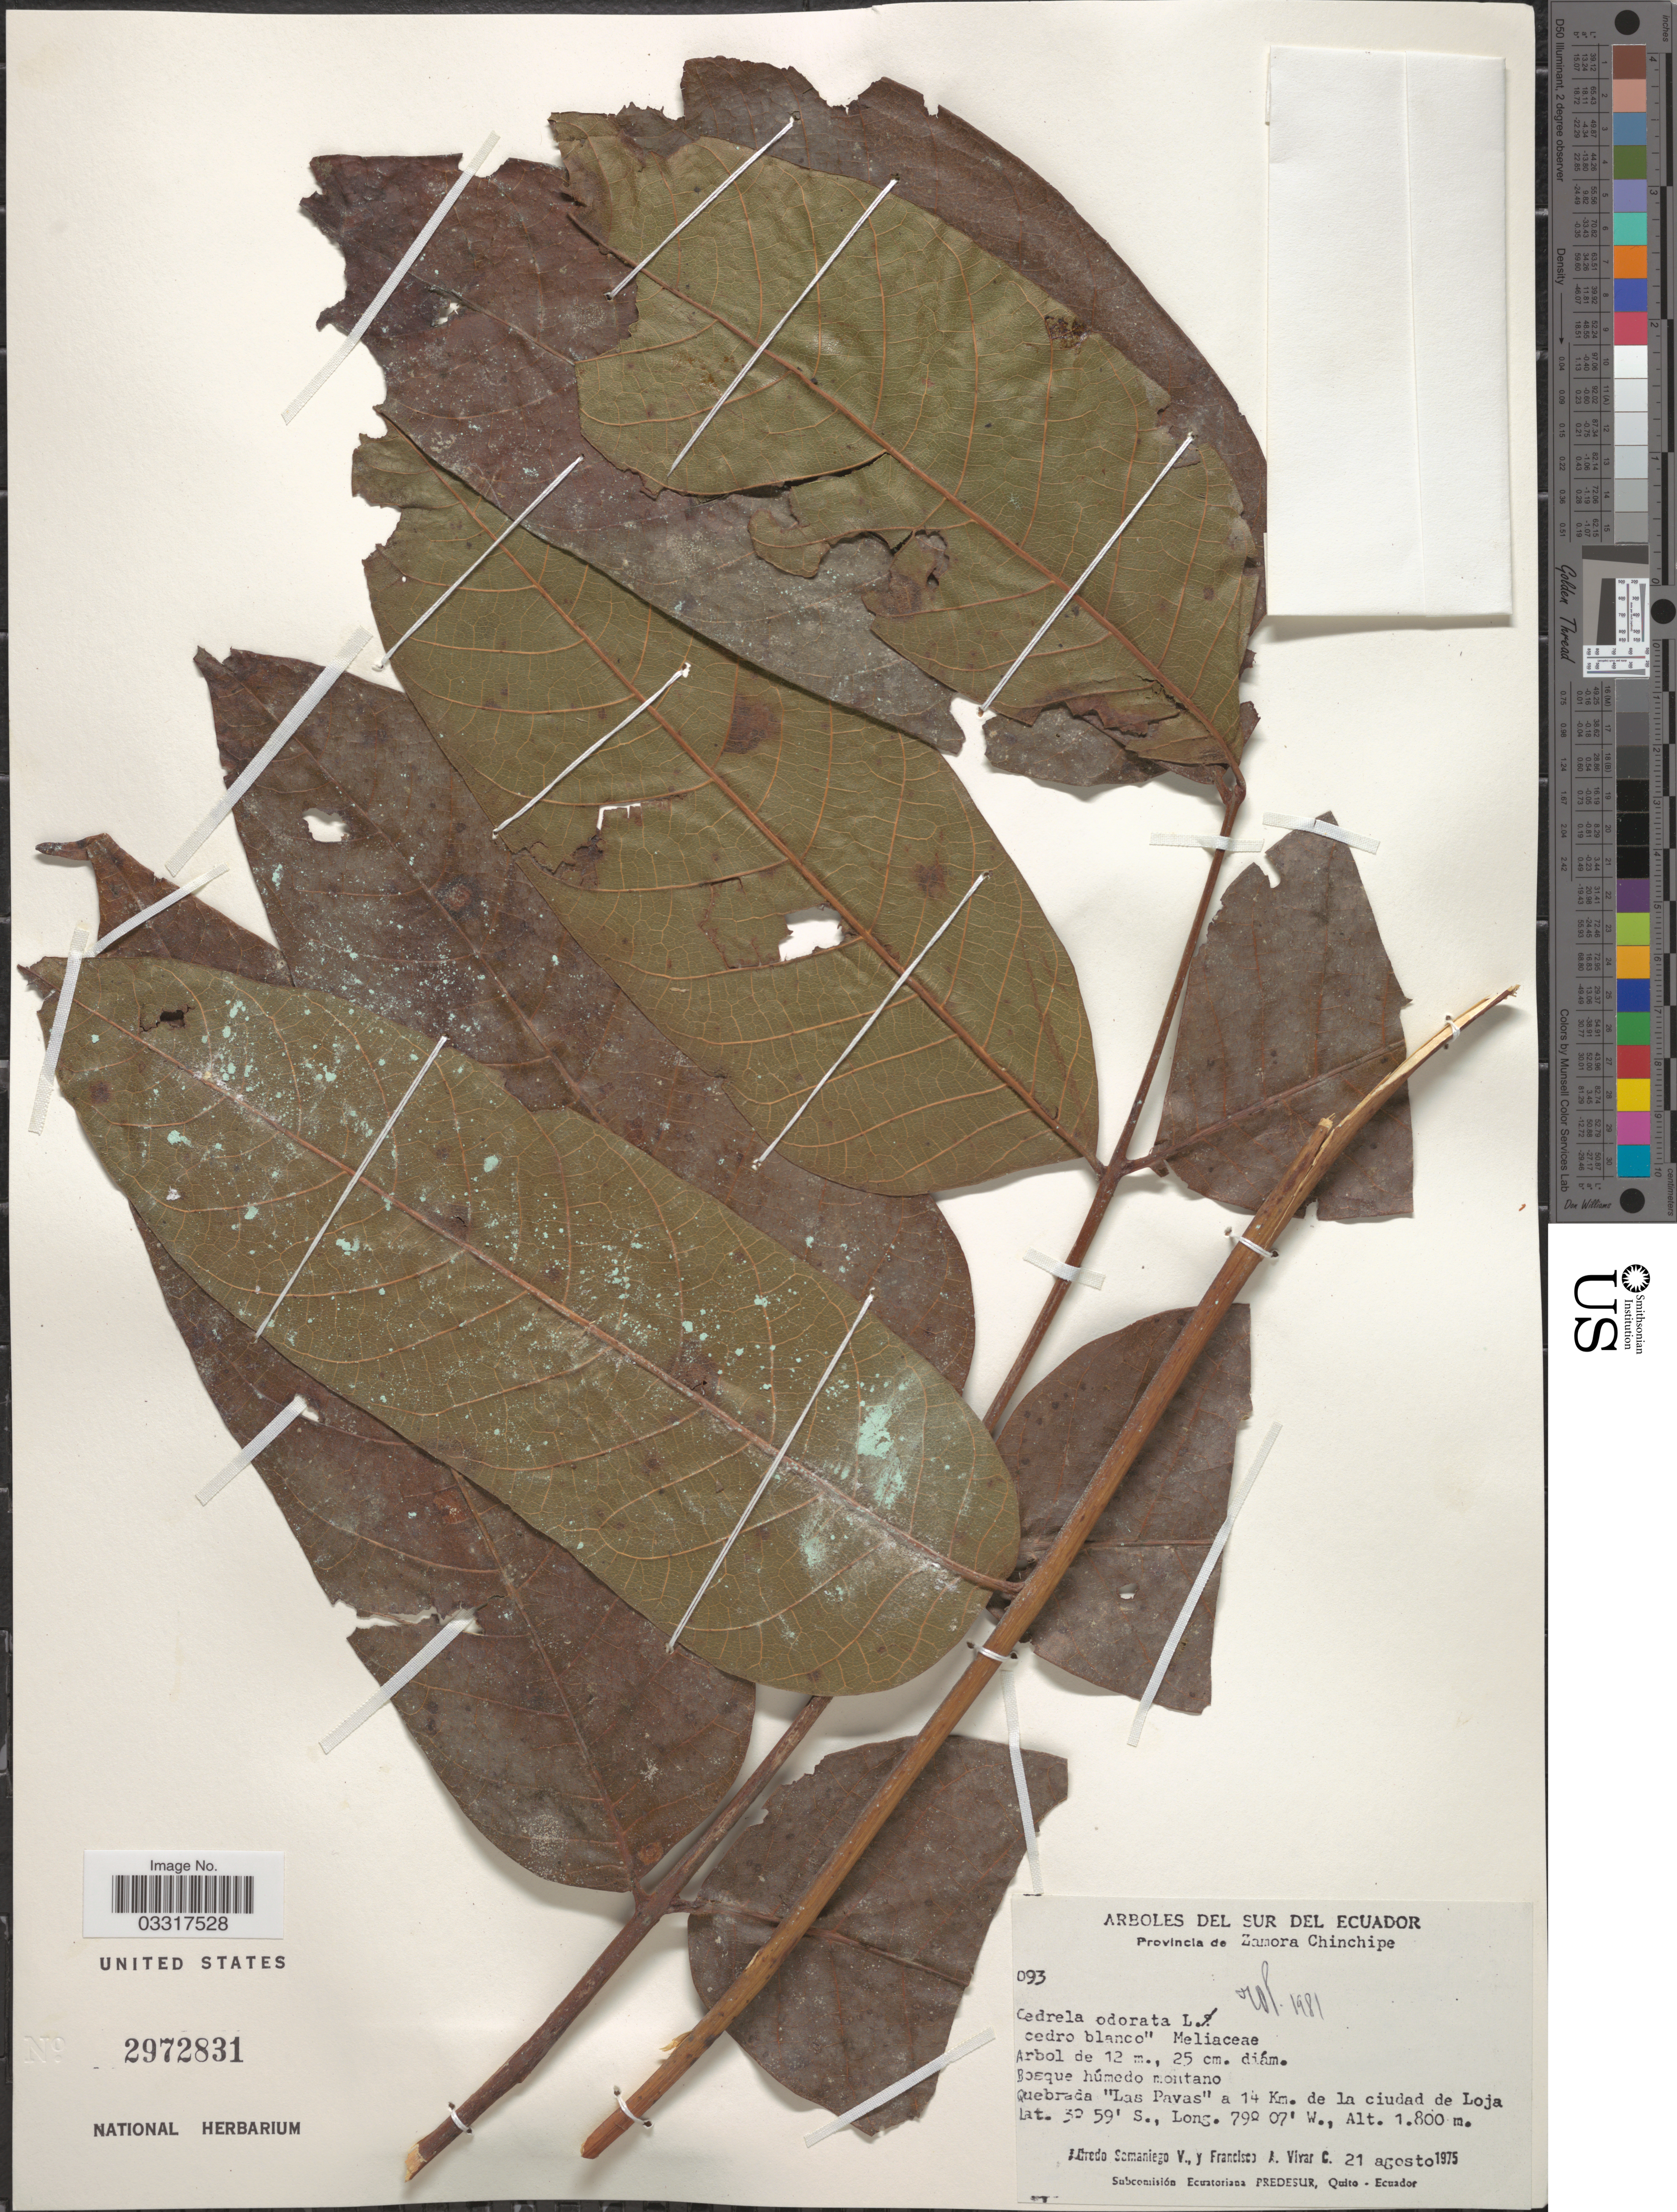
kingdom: Plantae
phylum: Tracheophyta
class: Magnoliopsida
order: Sapindales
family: Meliaceae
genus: Cedrela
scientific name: Cedrela odorata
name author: L.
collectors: A. V. Samaniego & F. A. Vivar C.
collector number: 093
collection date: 1975-08-21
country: Ecuador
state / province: Zamora-Chinchipe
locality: Sur del Ecuador. Quebrada "Las Pavas" a 14 Km. de la ciudad de Loja.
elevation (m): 1800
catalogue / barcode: US 2972831